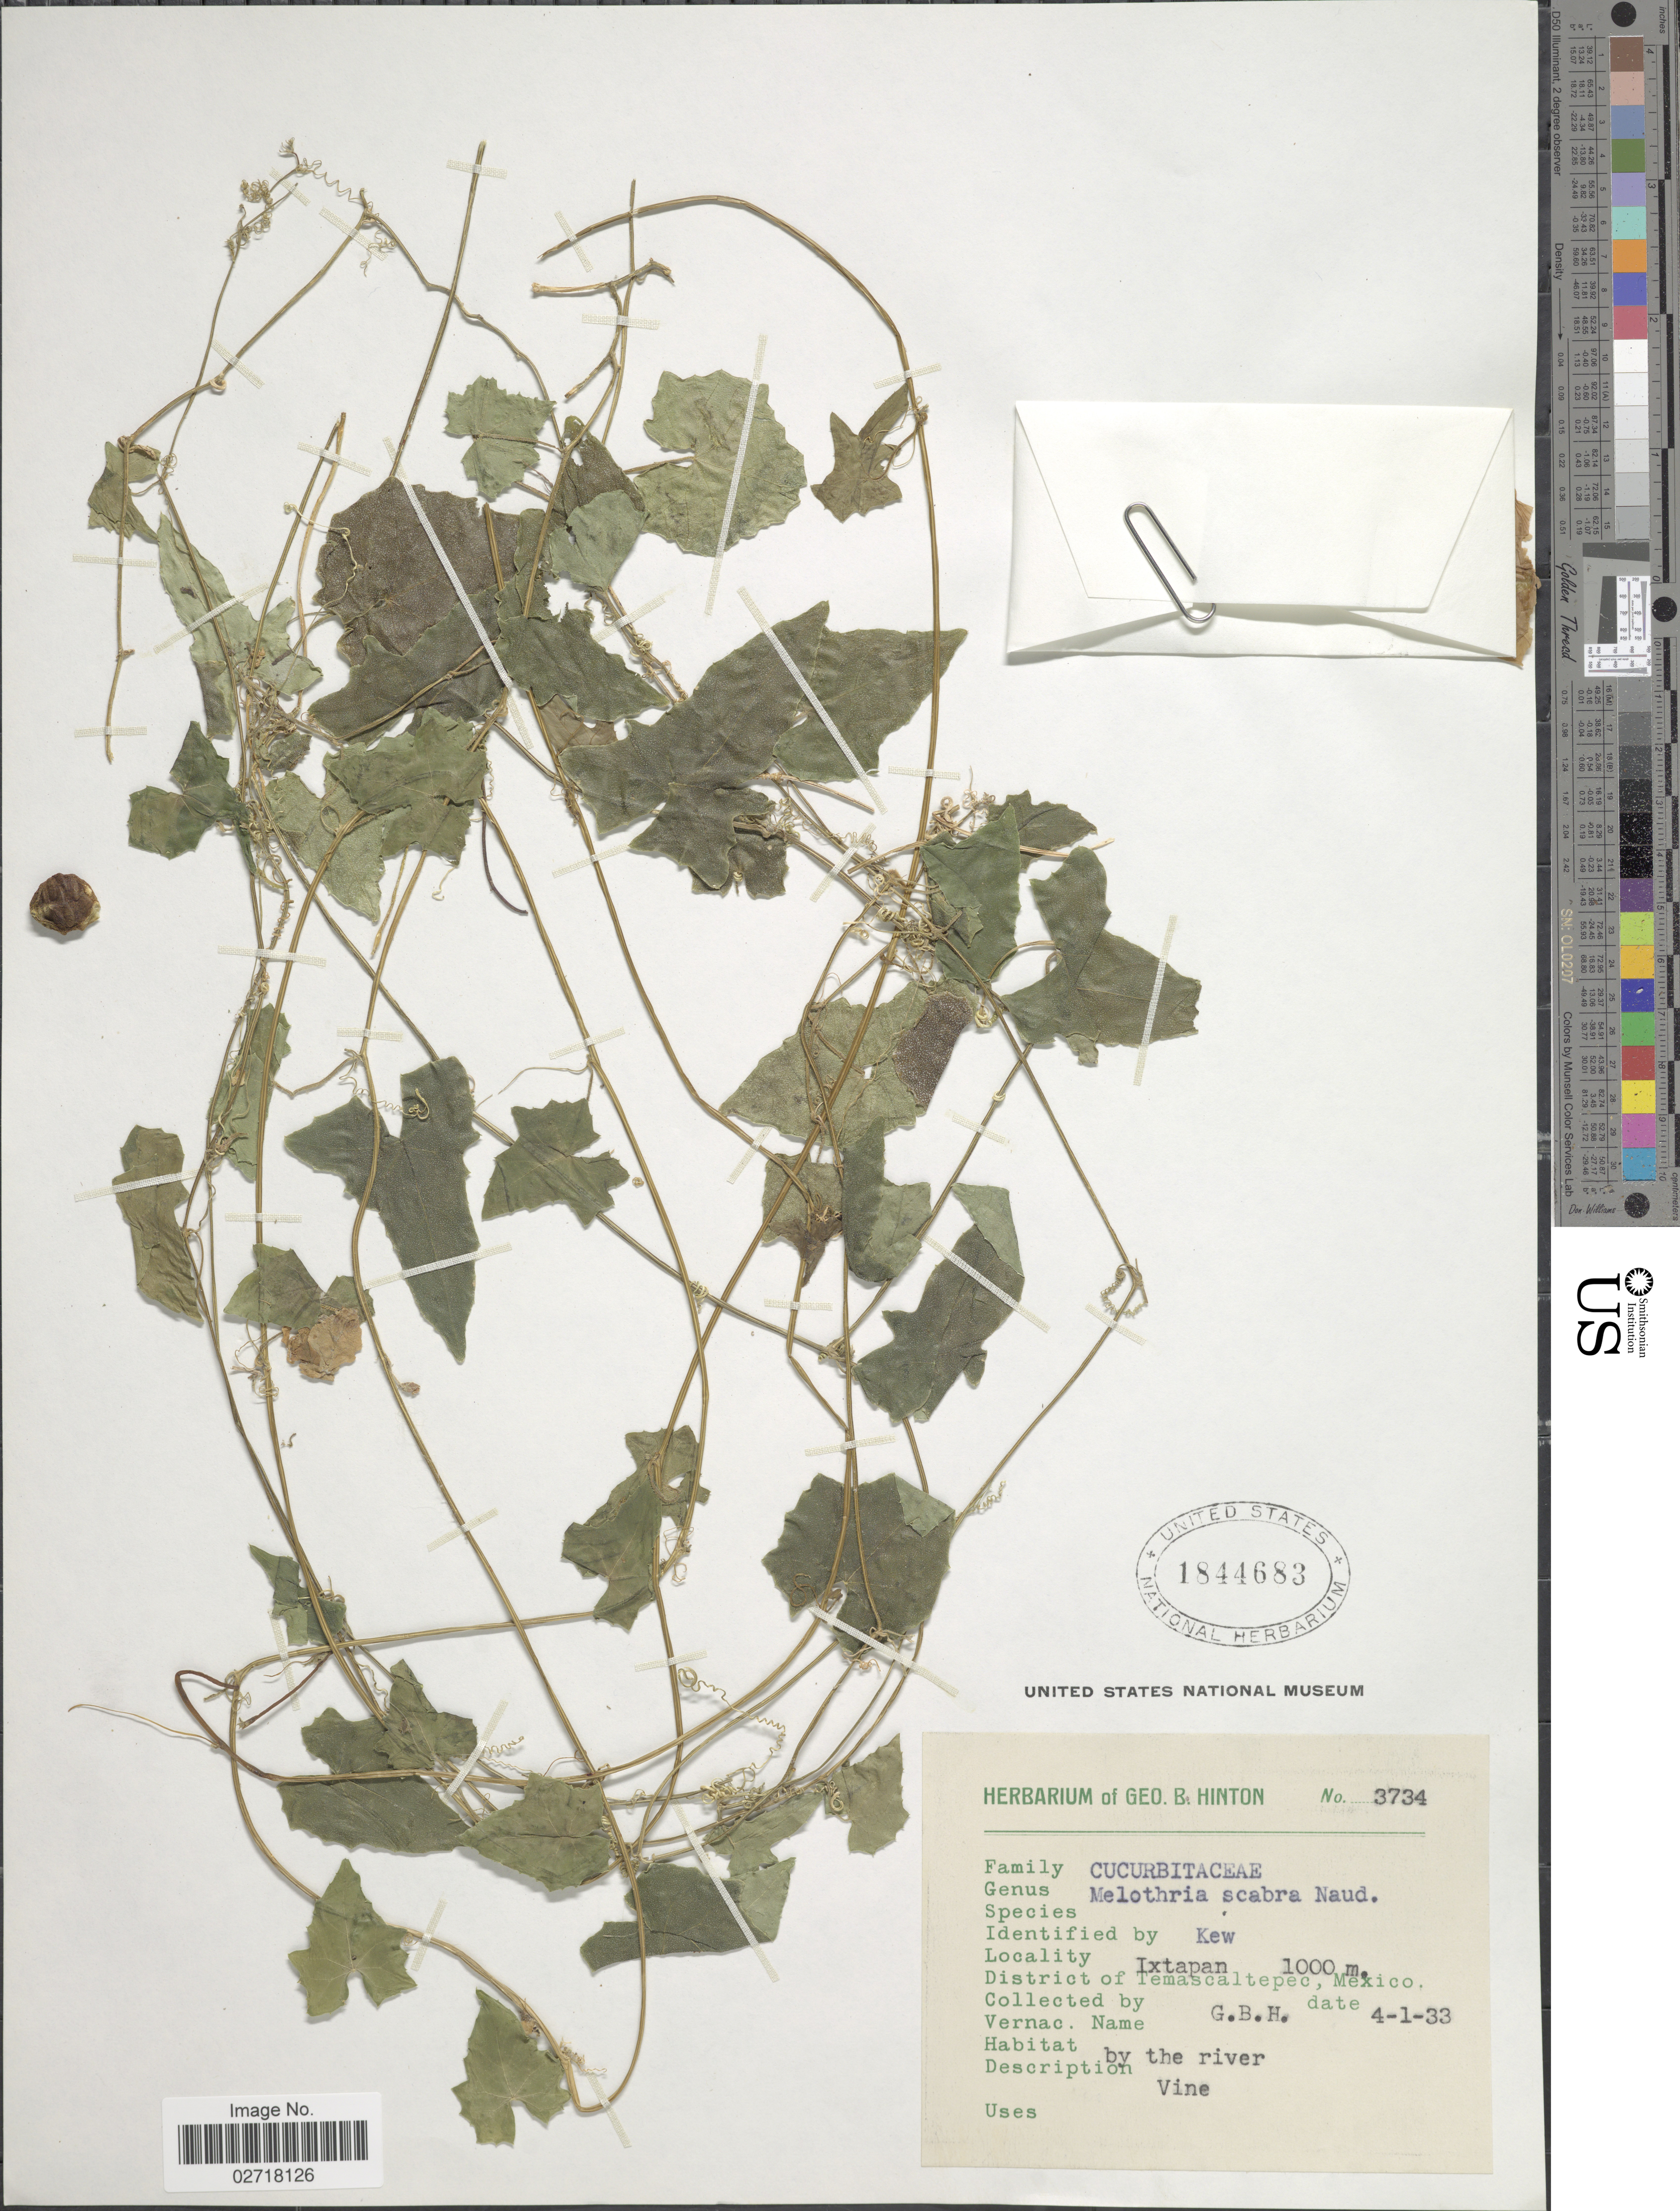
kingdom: Plantae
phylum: Tracheophyta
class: Magnoliopsida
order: Cucurbitales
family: Cucurbitaceae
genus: Melothria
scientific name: Melothria scabra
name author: Naudin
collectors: G. B. Hinton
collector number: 3734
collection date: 1933-01-04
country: Mexico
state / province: México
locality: Ixtapan. District Temascaltepec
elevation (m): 1000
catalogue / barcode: US 1844683